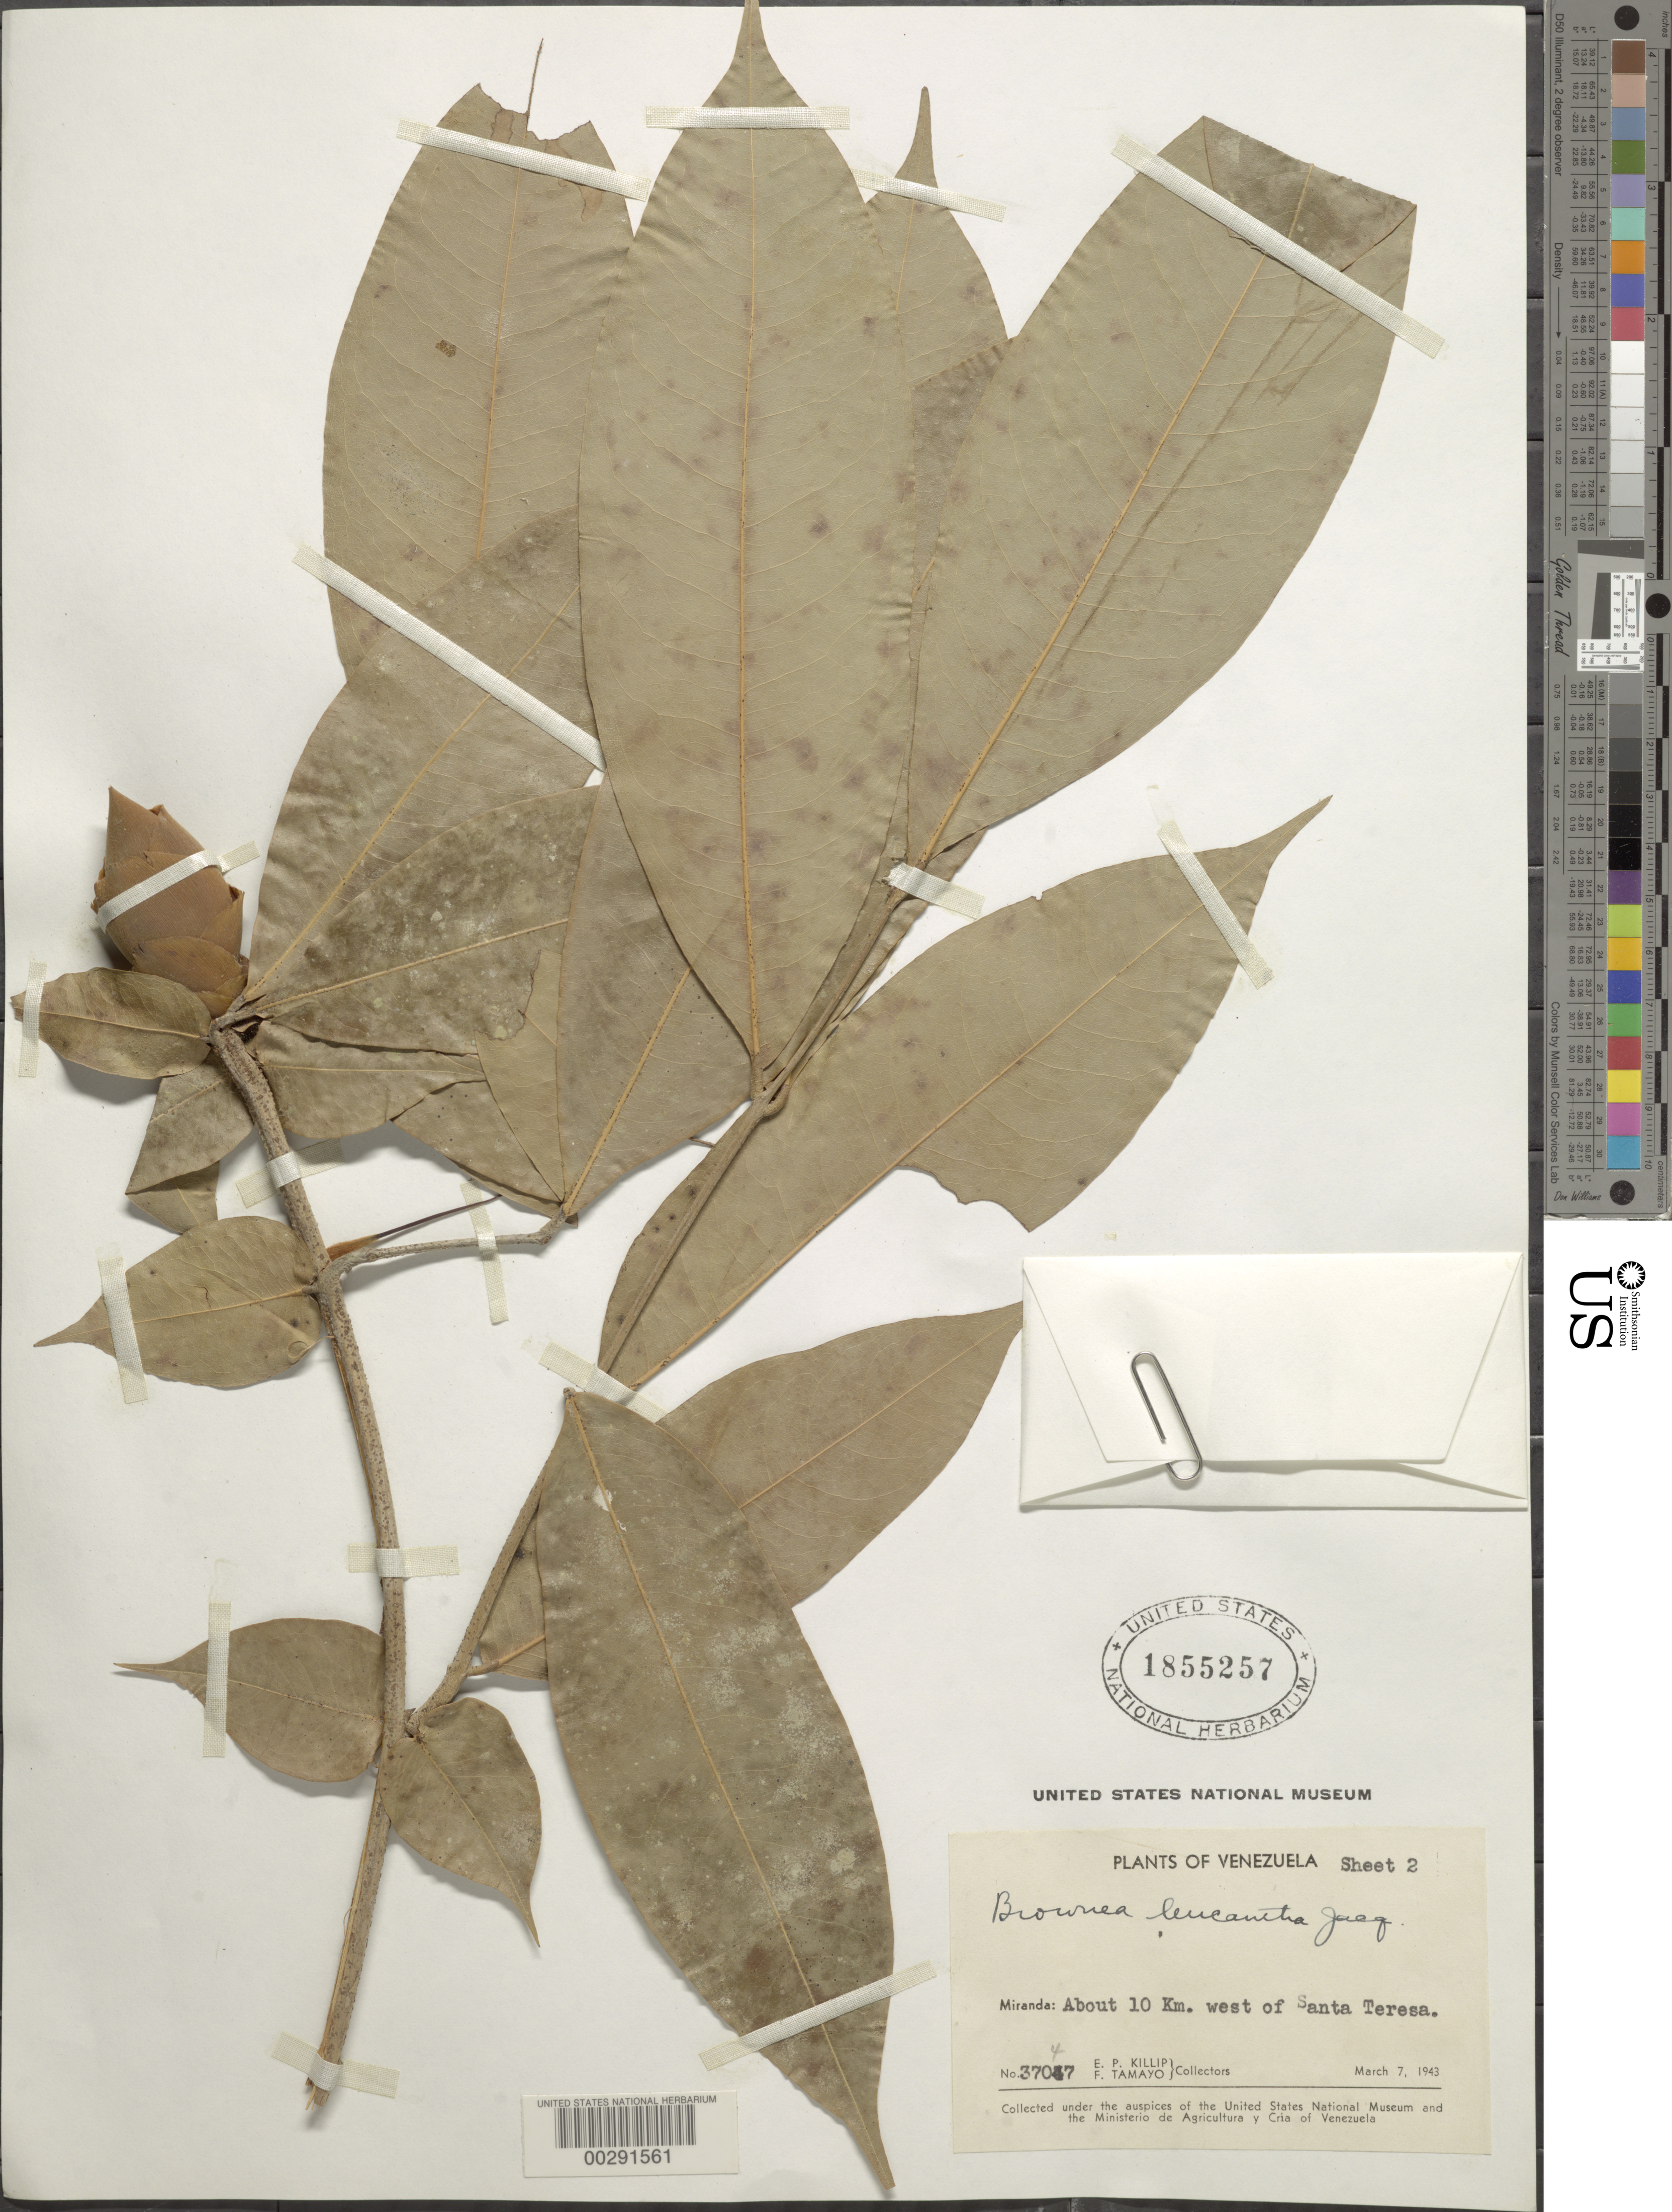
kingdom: Plantae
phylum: Tracheophyta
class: Magnoliopsida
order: Fabales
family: Fabaceae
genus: Brownea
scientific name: Brownea leucantha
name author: Jacq.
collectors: E. P. Killip & F. Tamayo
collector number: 37047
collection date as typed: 07 Mar 1943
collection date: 1943-03-07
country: Venezuela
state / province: Miranda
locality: About 10 km w of santa teresa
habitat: Woods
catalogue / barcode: US 1855257